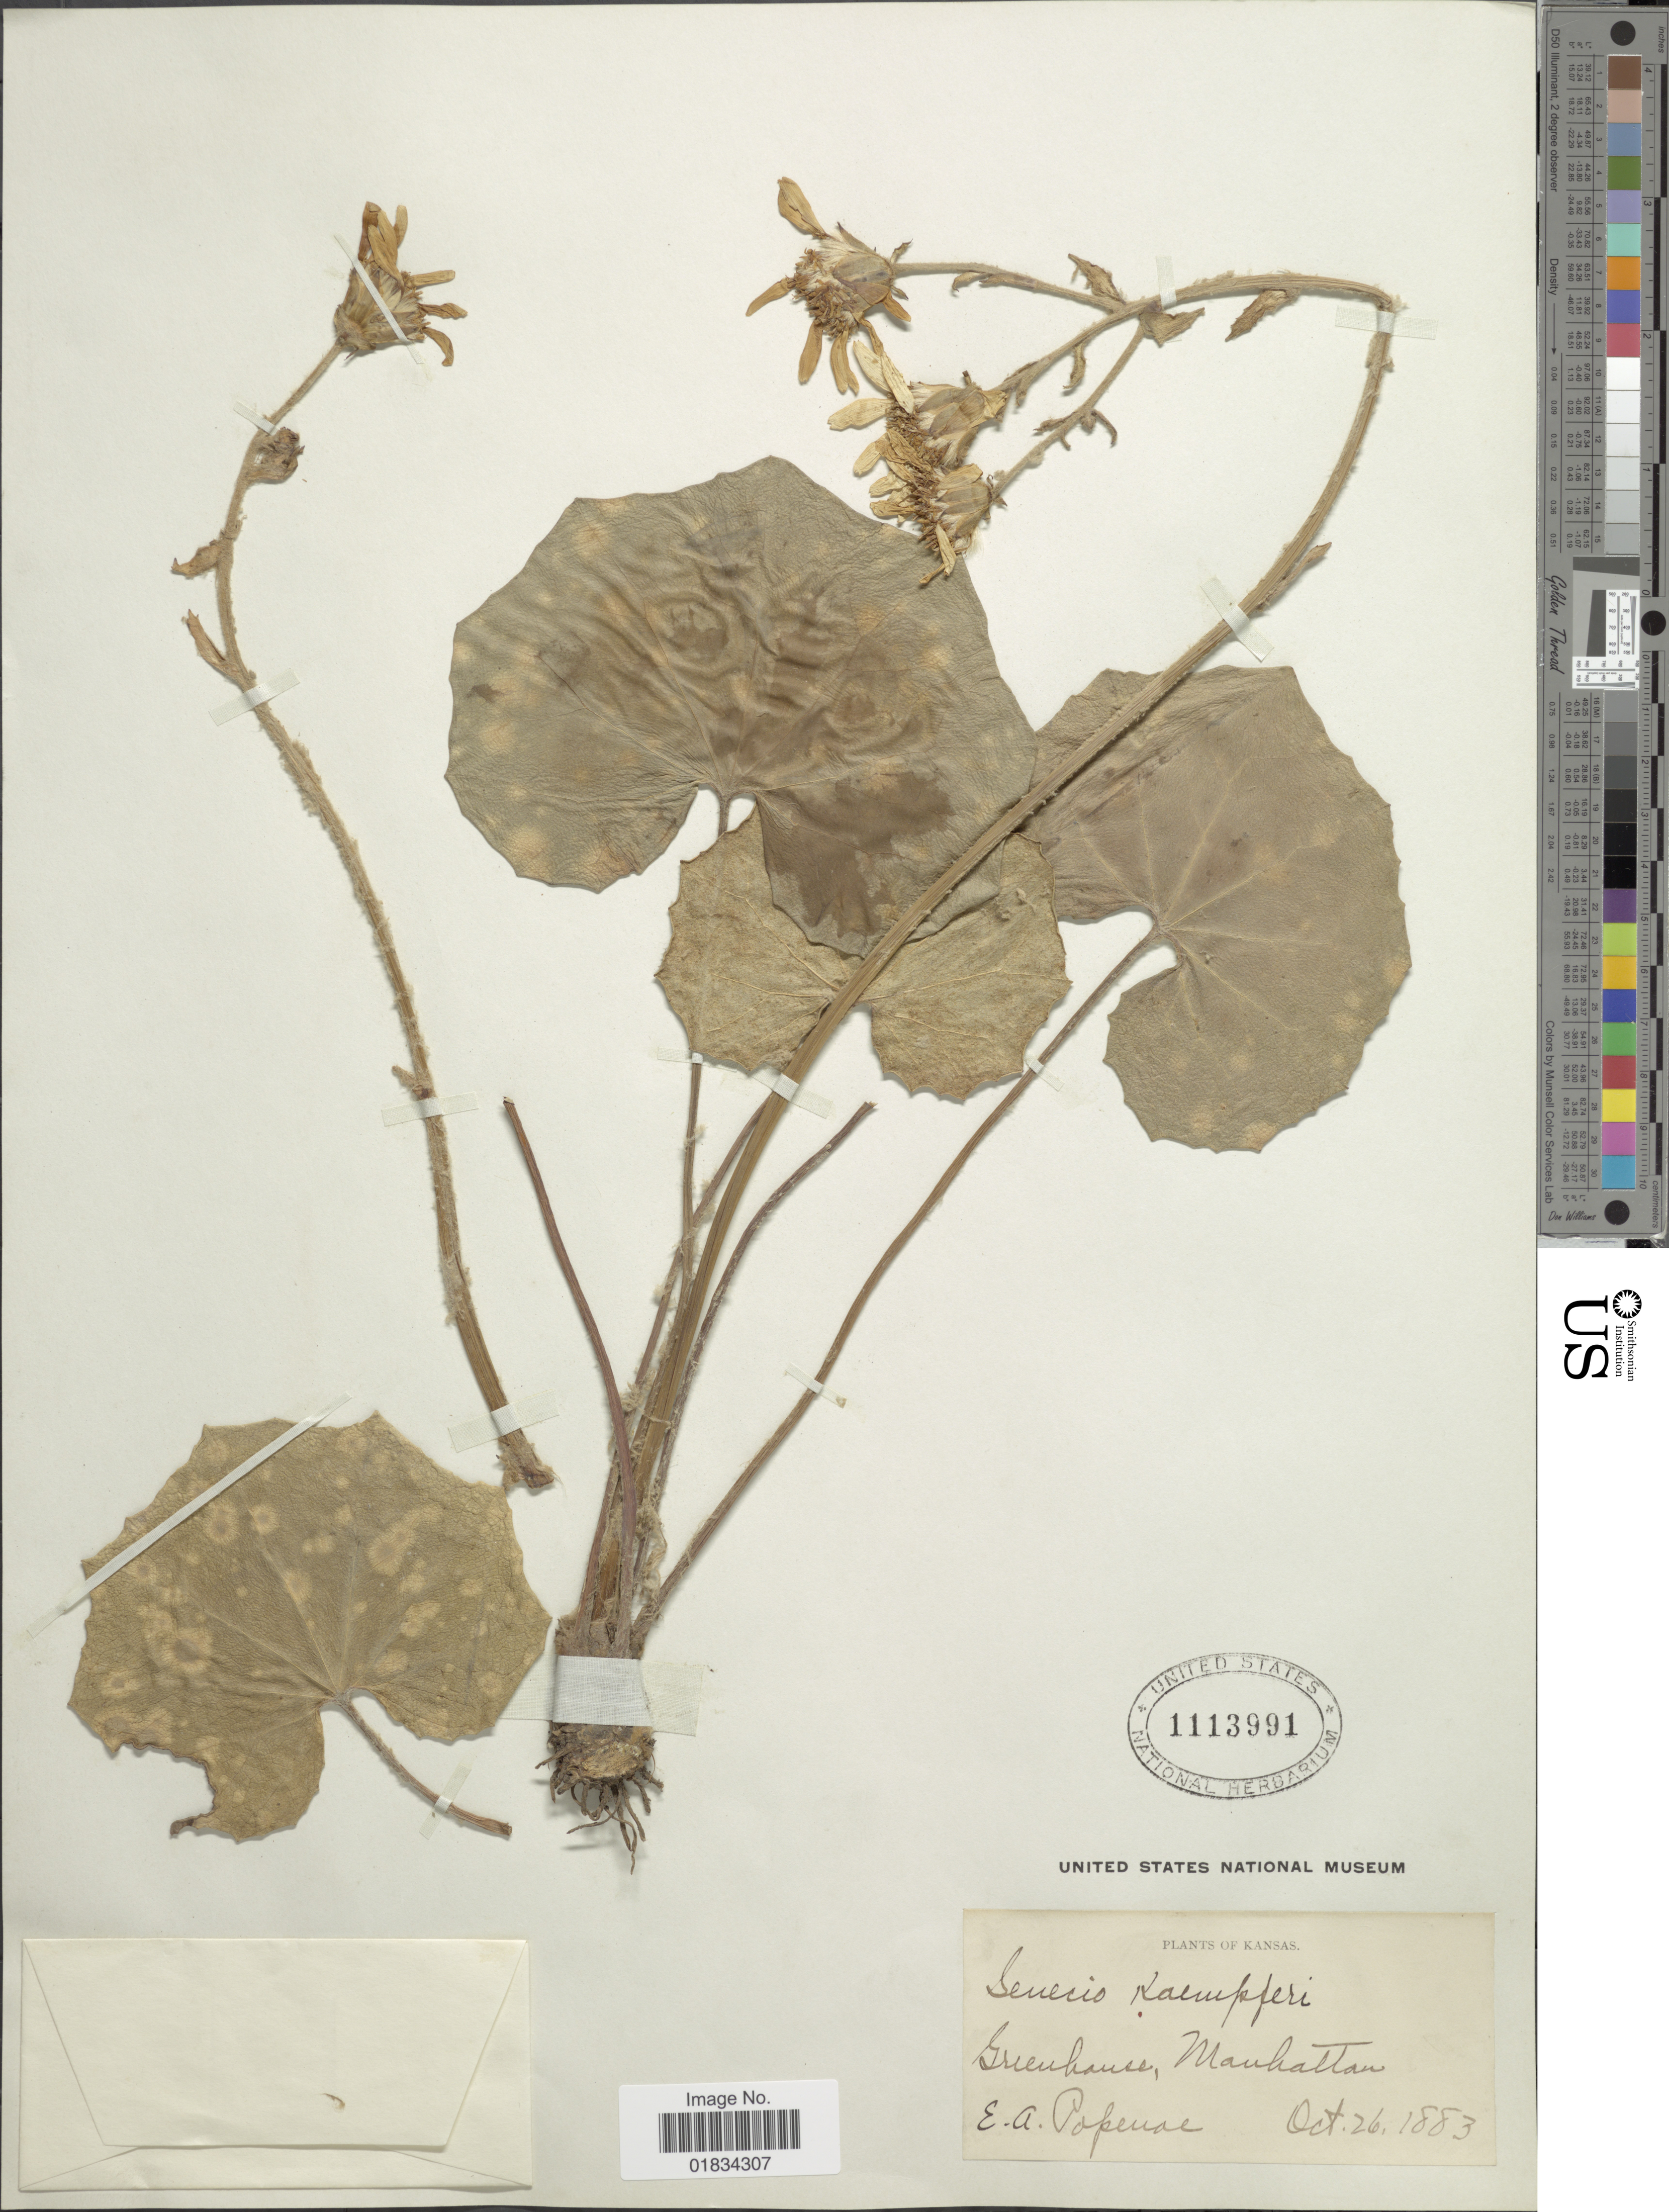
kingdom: Plantae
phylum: Tracheophyta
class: Magnoliopsida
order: Asterales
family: Asteraceae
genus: Farfugium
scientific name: Farfugium japonicum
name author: (L.) Kitam.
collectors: E. A. Popenoe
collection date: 1883-10-26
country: United States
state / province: Kansas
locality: Greenhouse, Manhattan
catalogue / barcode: US 1113991